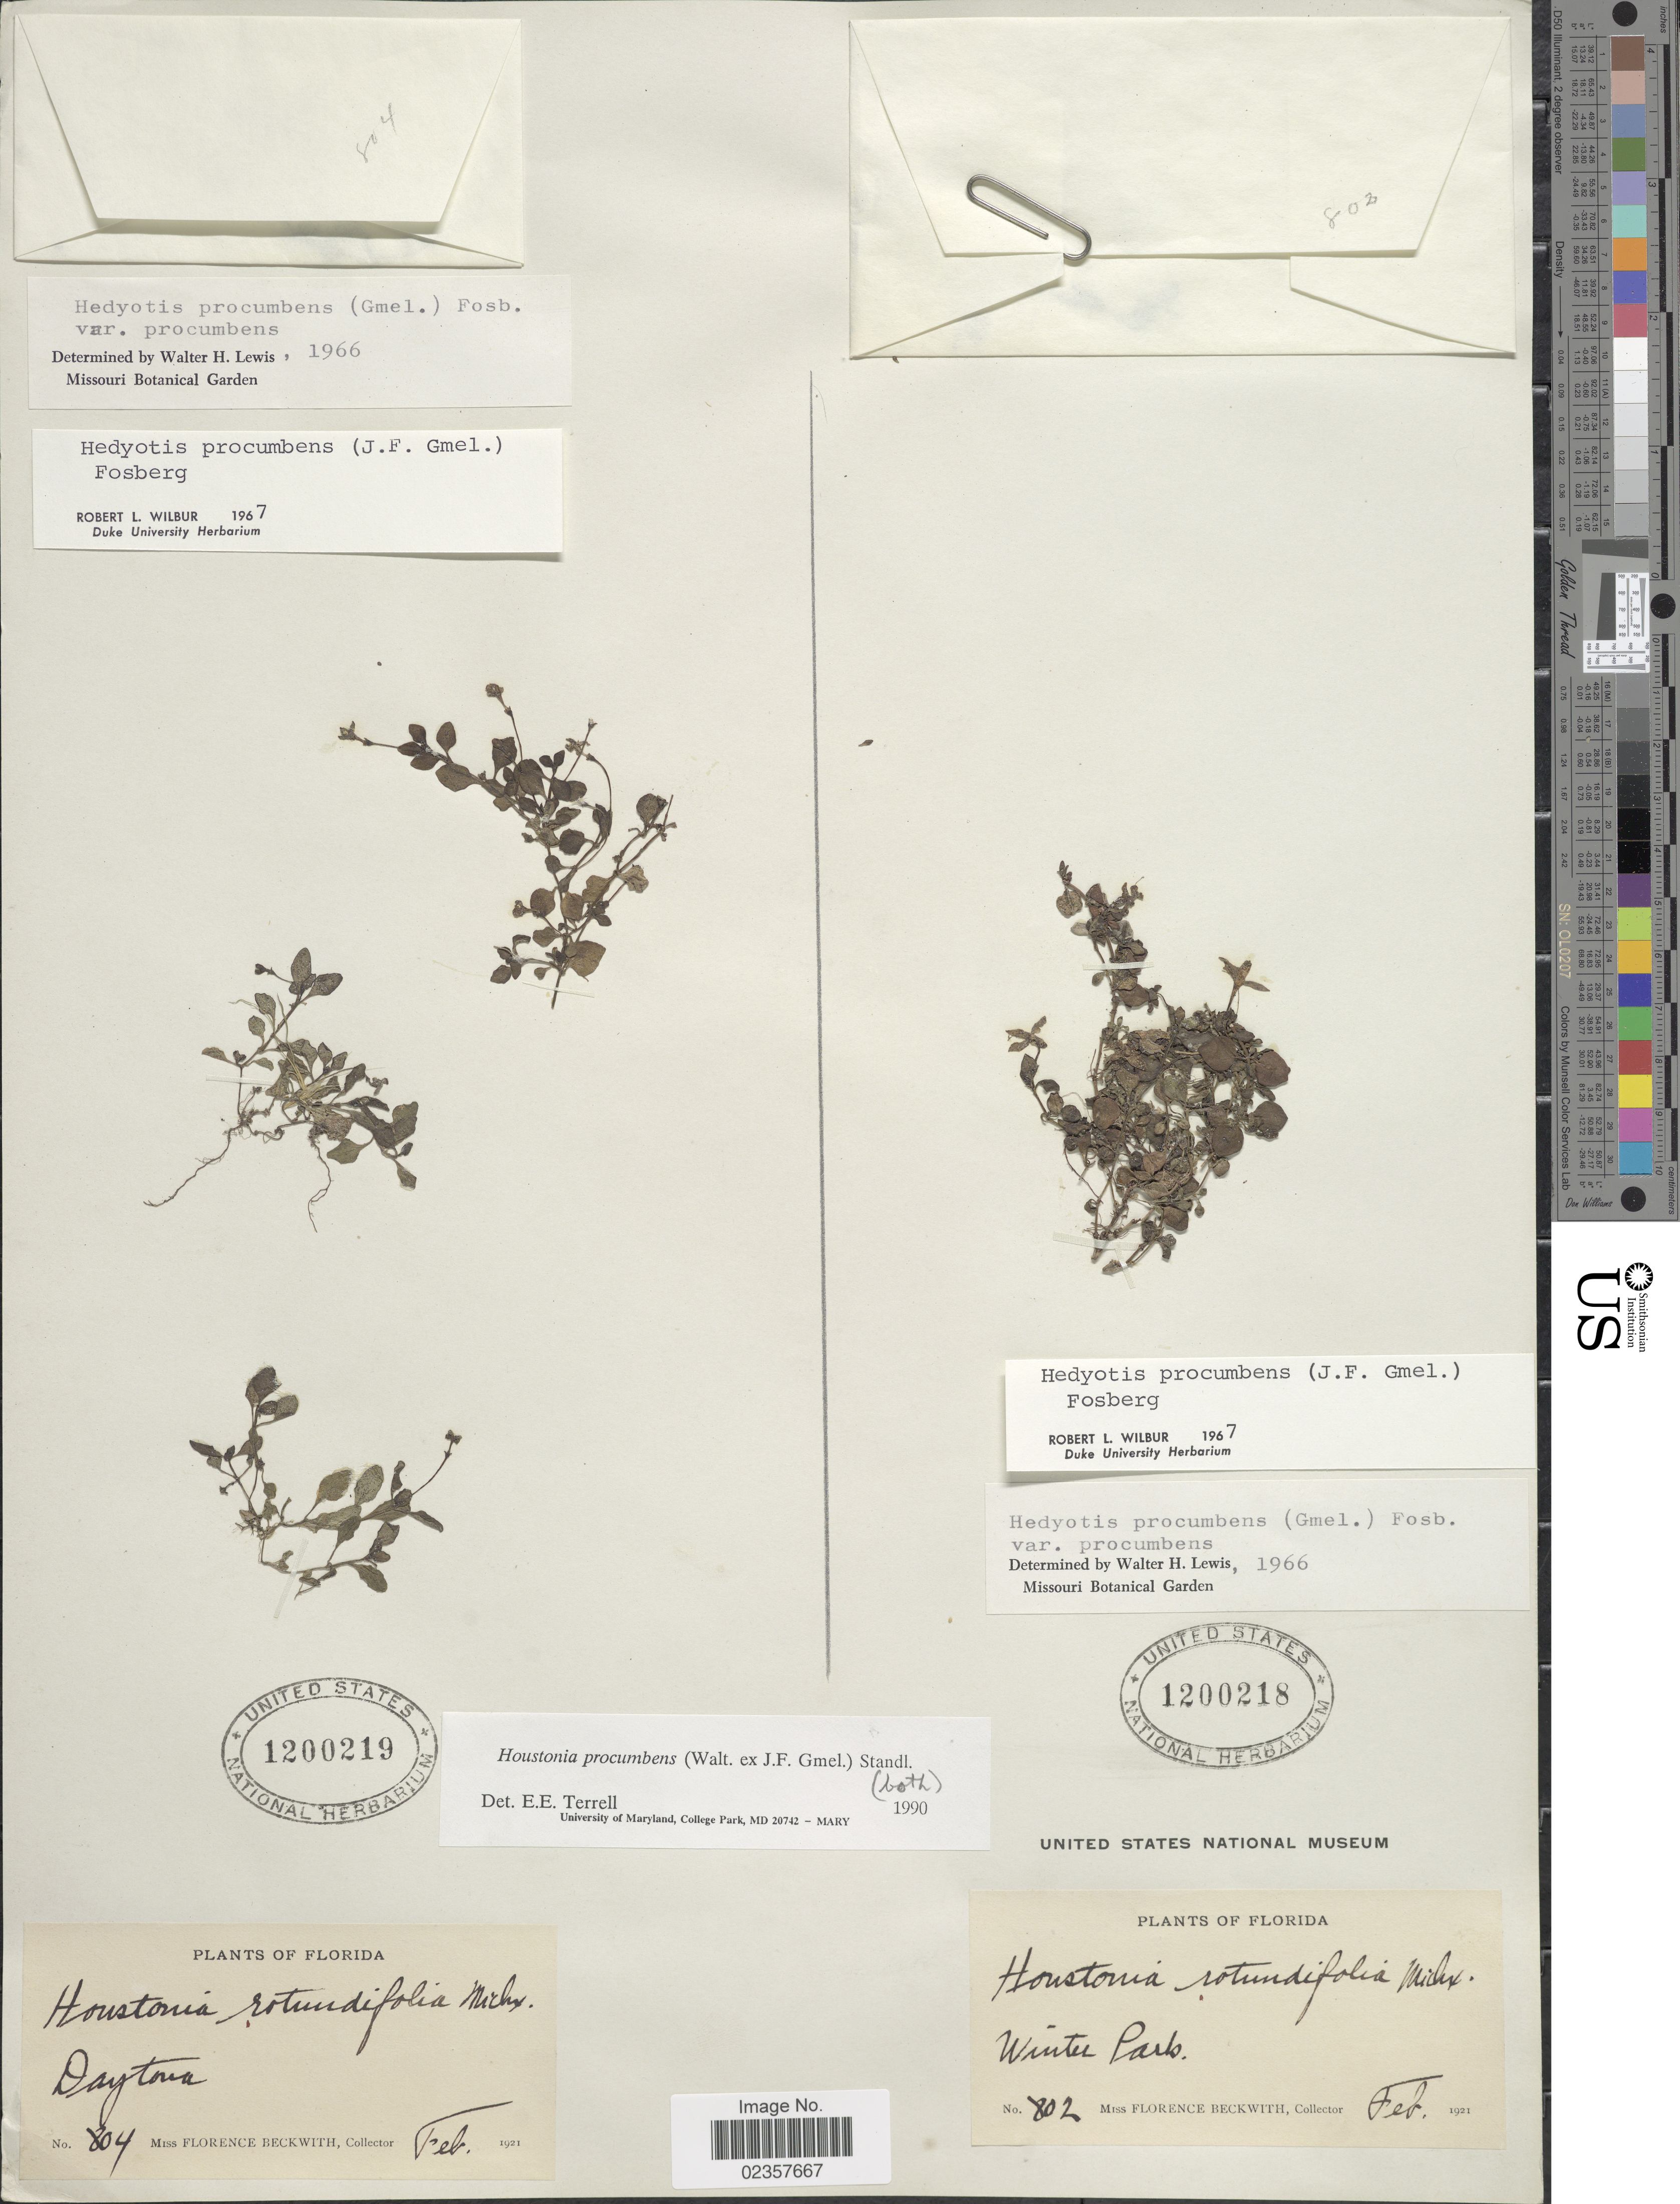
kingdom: Plantae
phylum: Tracheophyta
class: Magnoliopsida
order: Gentianales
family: Rubiaceae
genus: Houstonia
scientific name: Houstonia procumbens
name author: (Walter ex J.F. Gmel.) Standl.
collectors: F. Beckwith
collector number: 802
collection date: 1921-02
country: United States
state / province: Florida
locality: Florida, Winter Park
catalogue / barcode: US 1200218-2